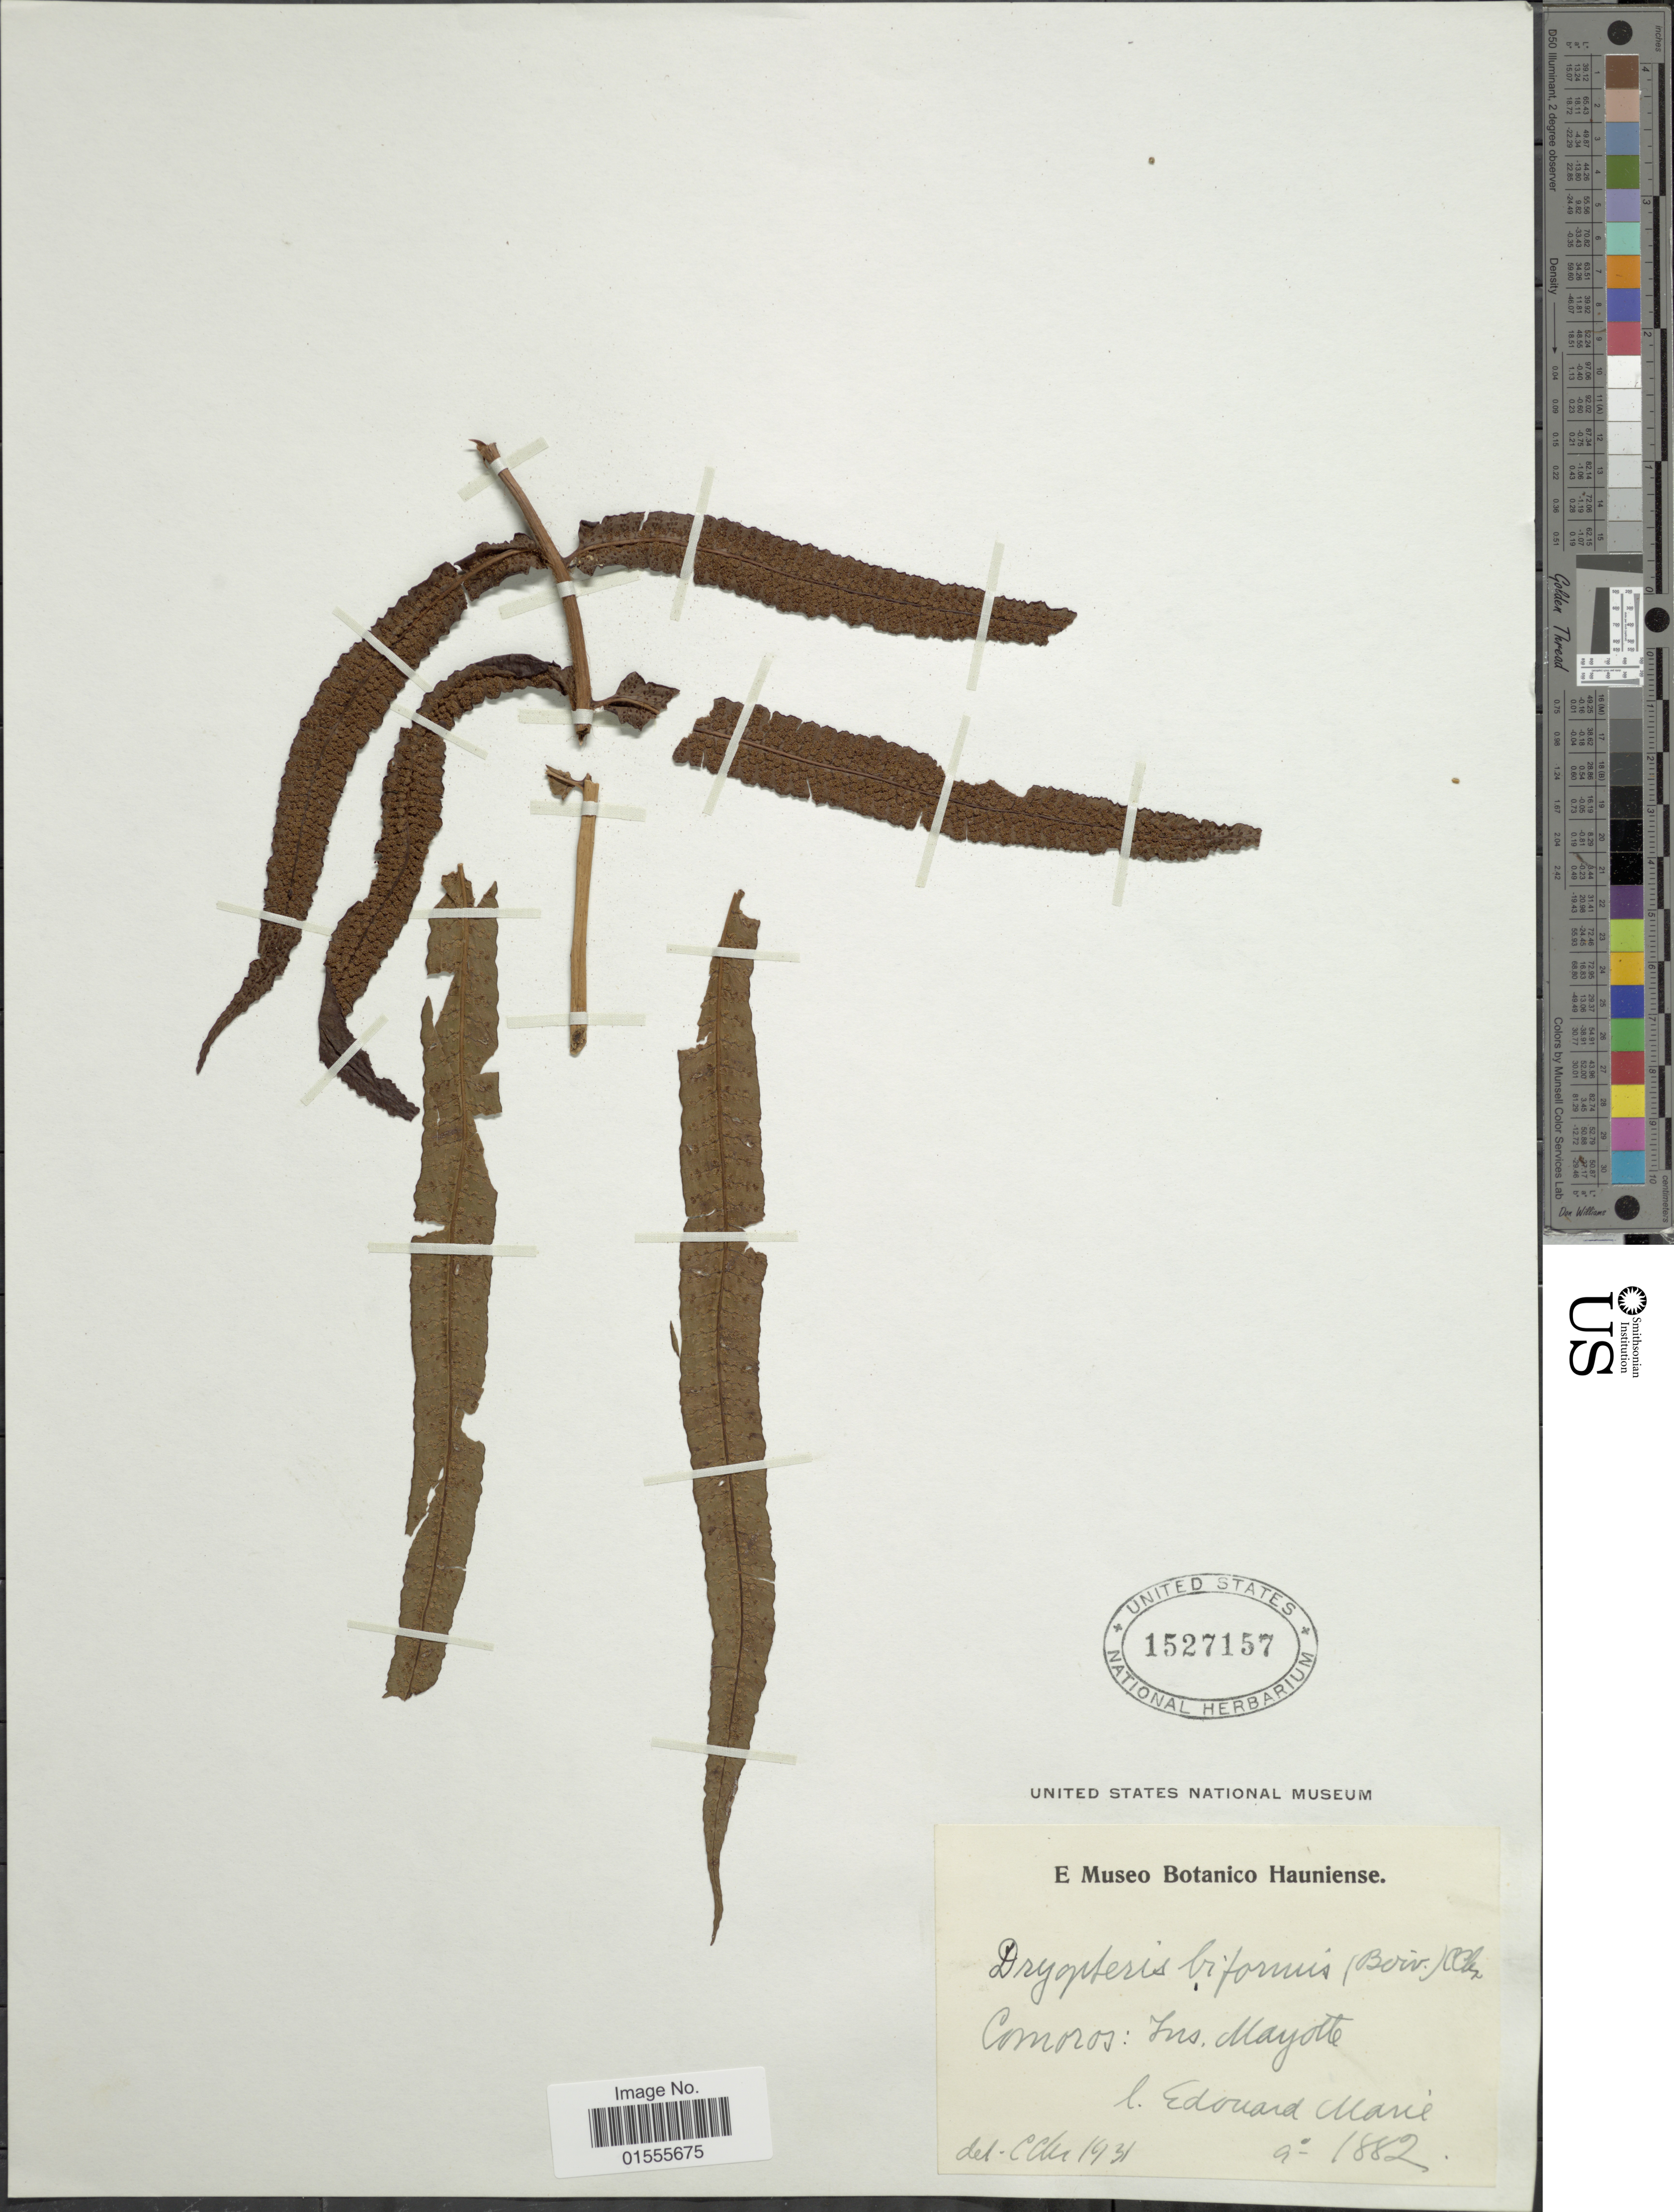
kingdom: Plantae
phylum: Tracheophyta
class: Polypodiopsida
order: Polypodiales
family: Dryopteridaceae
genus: Dryopteris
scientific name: Dryopteris biformis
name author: (Mett.) C. Chr.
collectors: É. Marie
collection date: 1882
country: Comoros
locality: Comoros: Ins. Mayotte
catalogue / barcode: US 1527157